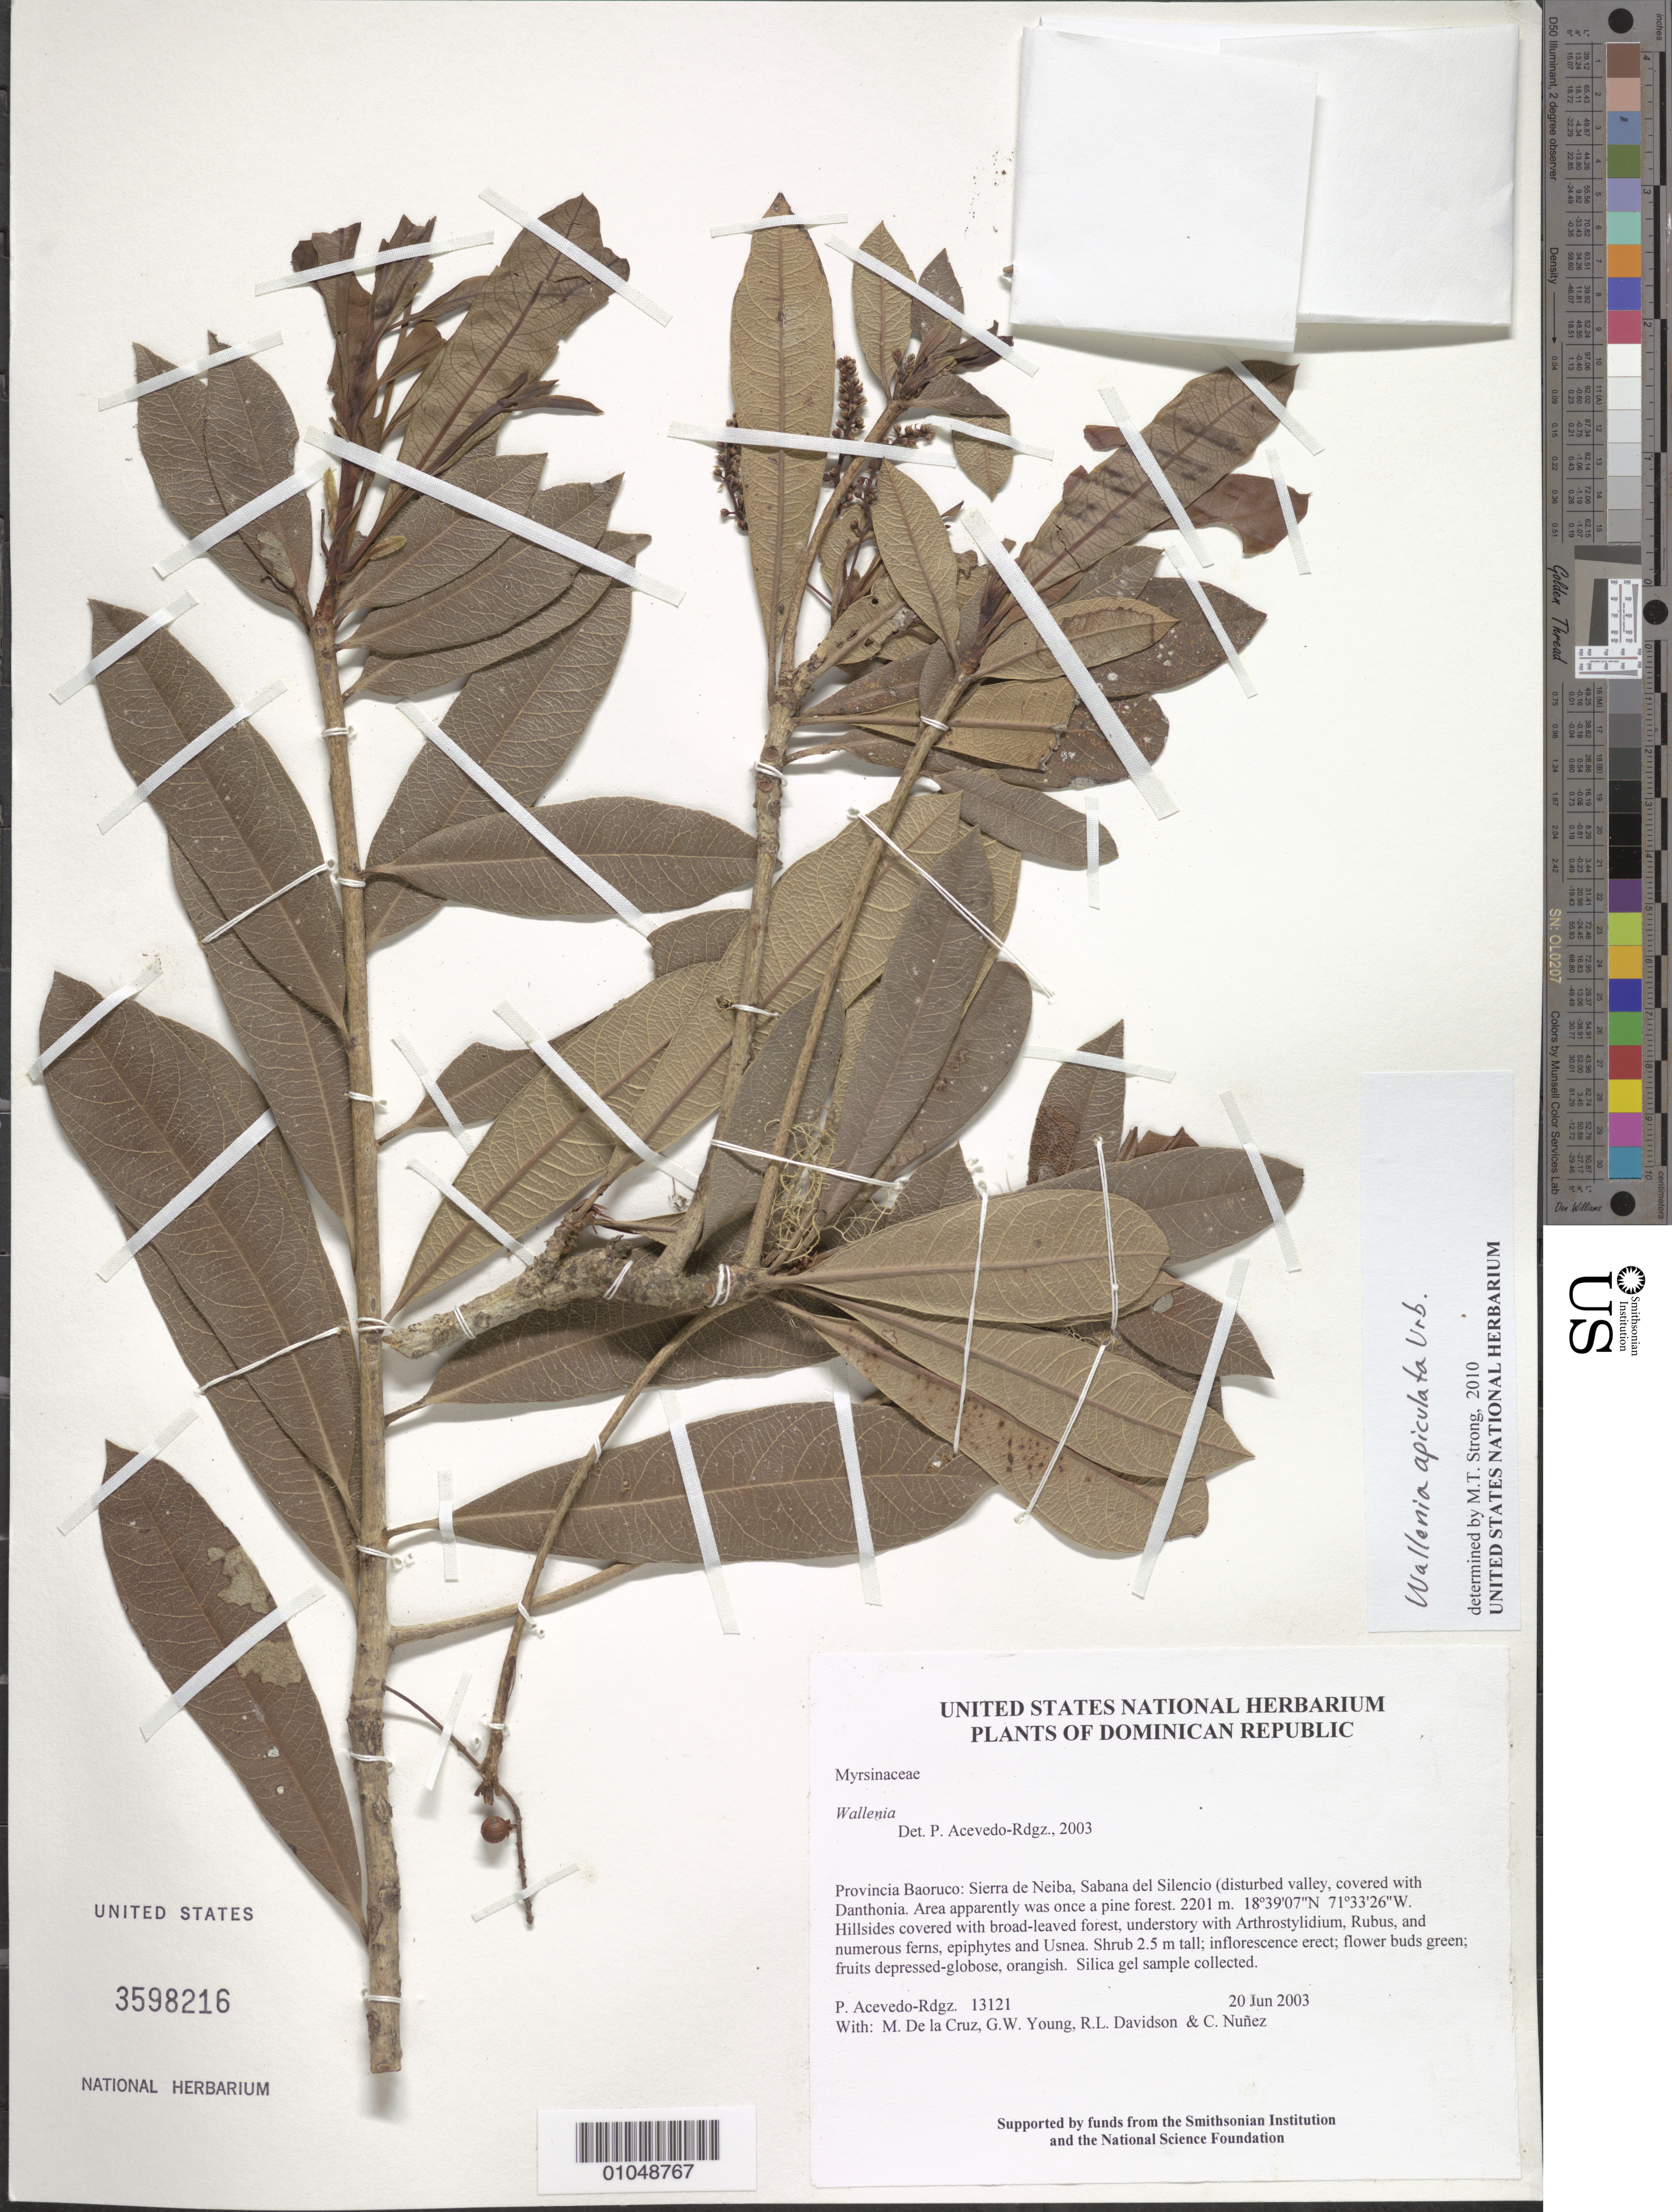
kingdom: Plantae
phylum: Tracheophyta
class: Magnoliopsida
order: Ericales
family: Primulaceae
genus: Wallenia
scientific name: Wallenia apiculata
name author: Urb.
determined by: Strong, M. T., (US), Smithsonian Institution - National Museum of Natural History (UNITED STATES)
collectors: P. Acevedo-Rodr., M. de la Cruz, J. Rawlins, G. Young, R. Davidson & C. Nunez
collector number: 13121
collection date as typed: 20 Jun 2003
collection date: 2003-06-20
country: Dominican Republic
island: Hispaniola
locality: Provincia Baoruco: Sierra de Neiba, Sabana del Silencio (disturbed valley, covered with Danthonia. Area apparently was once a pine forest.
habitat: Hillsides covered with broad-leaved forest, understory with Arthrostylidium, Rubus, and numerous ferns, epiphytes and Usnea.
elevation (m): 2201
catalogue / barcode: US 3598216